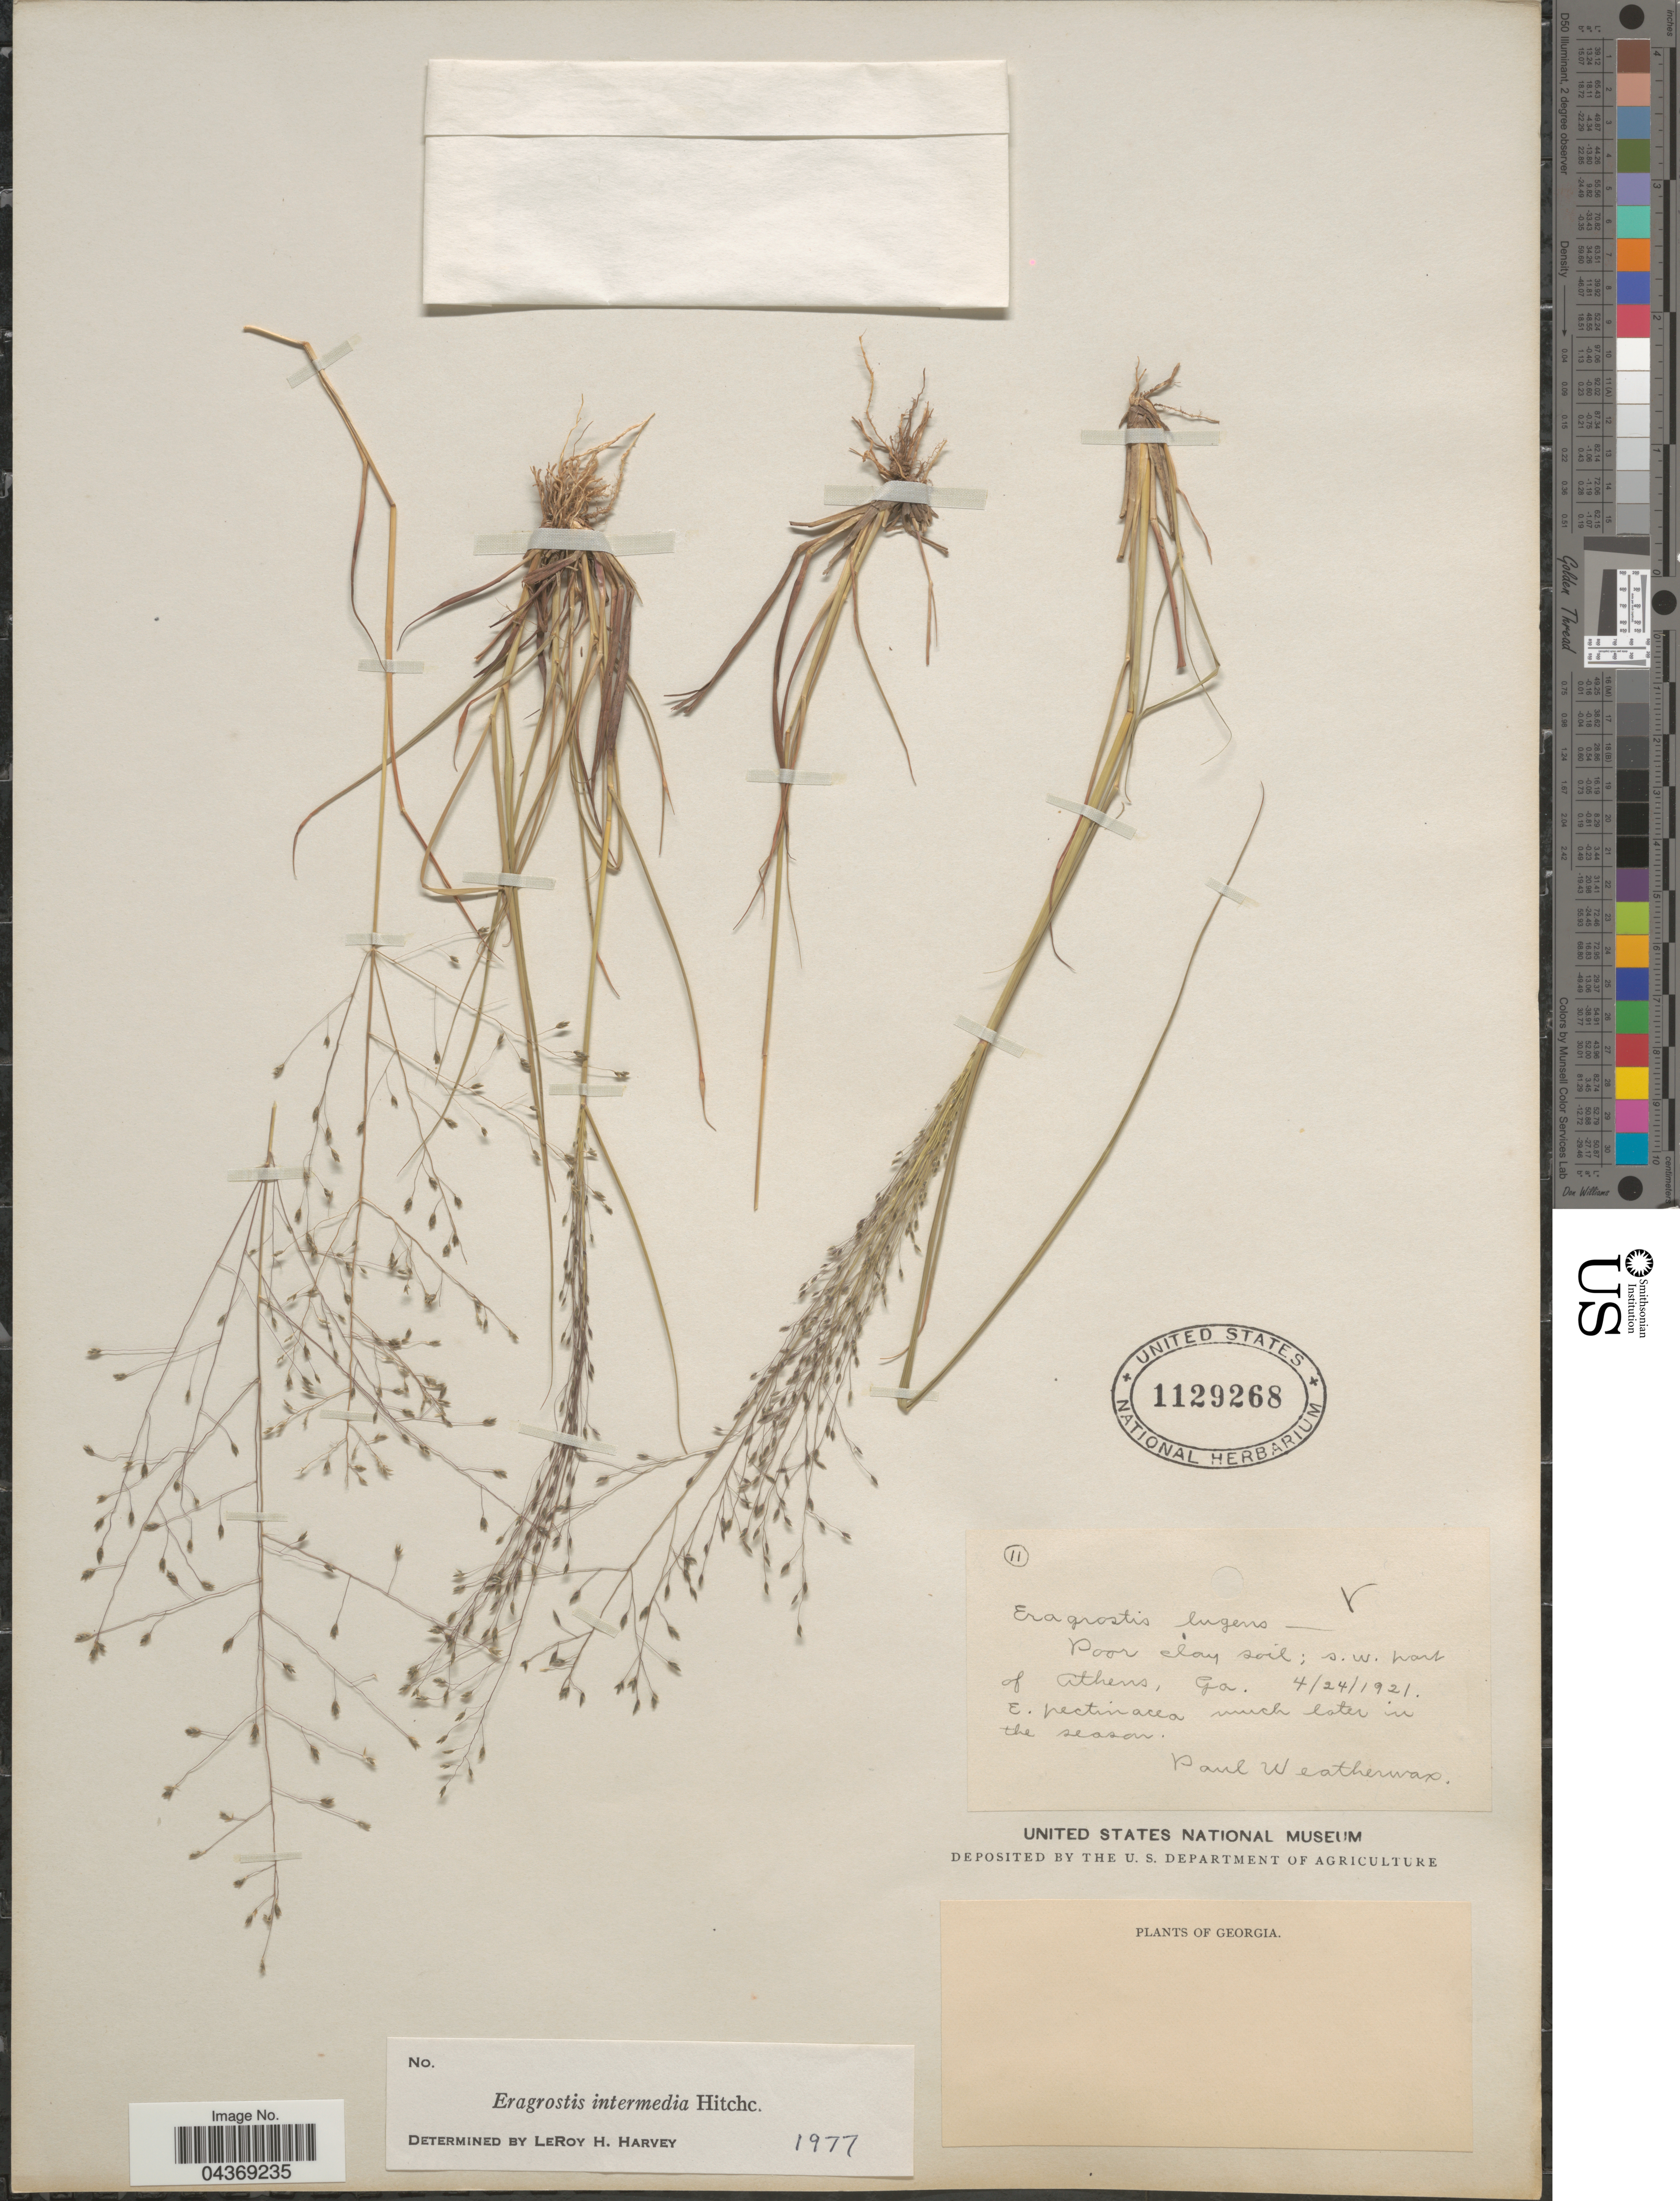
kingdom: Plantae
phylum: Tracheophyta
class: Liliopsida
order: Poales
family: Poaceae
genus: Eragrostis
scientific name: Eragrostis intermedia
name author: Hitchc.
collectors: P. Weatherwax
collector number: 11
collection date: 1921-04-24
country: United States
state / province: Georgia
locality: Poor clay soil; s.w. part of Athens.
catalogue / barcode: US 1129268